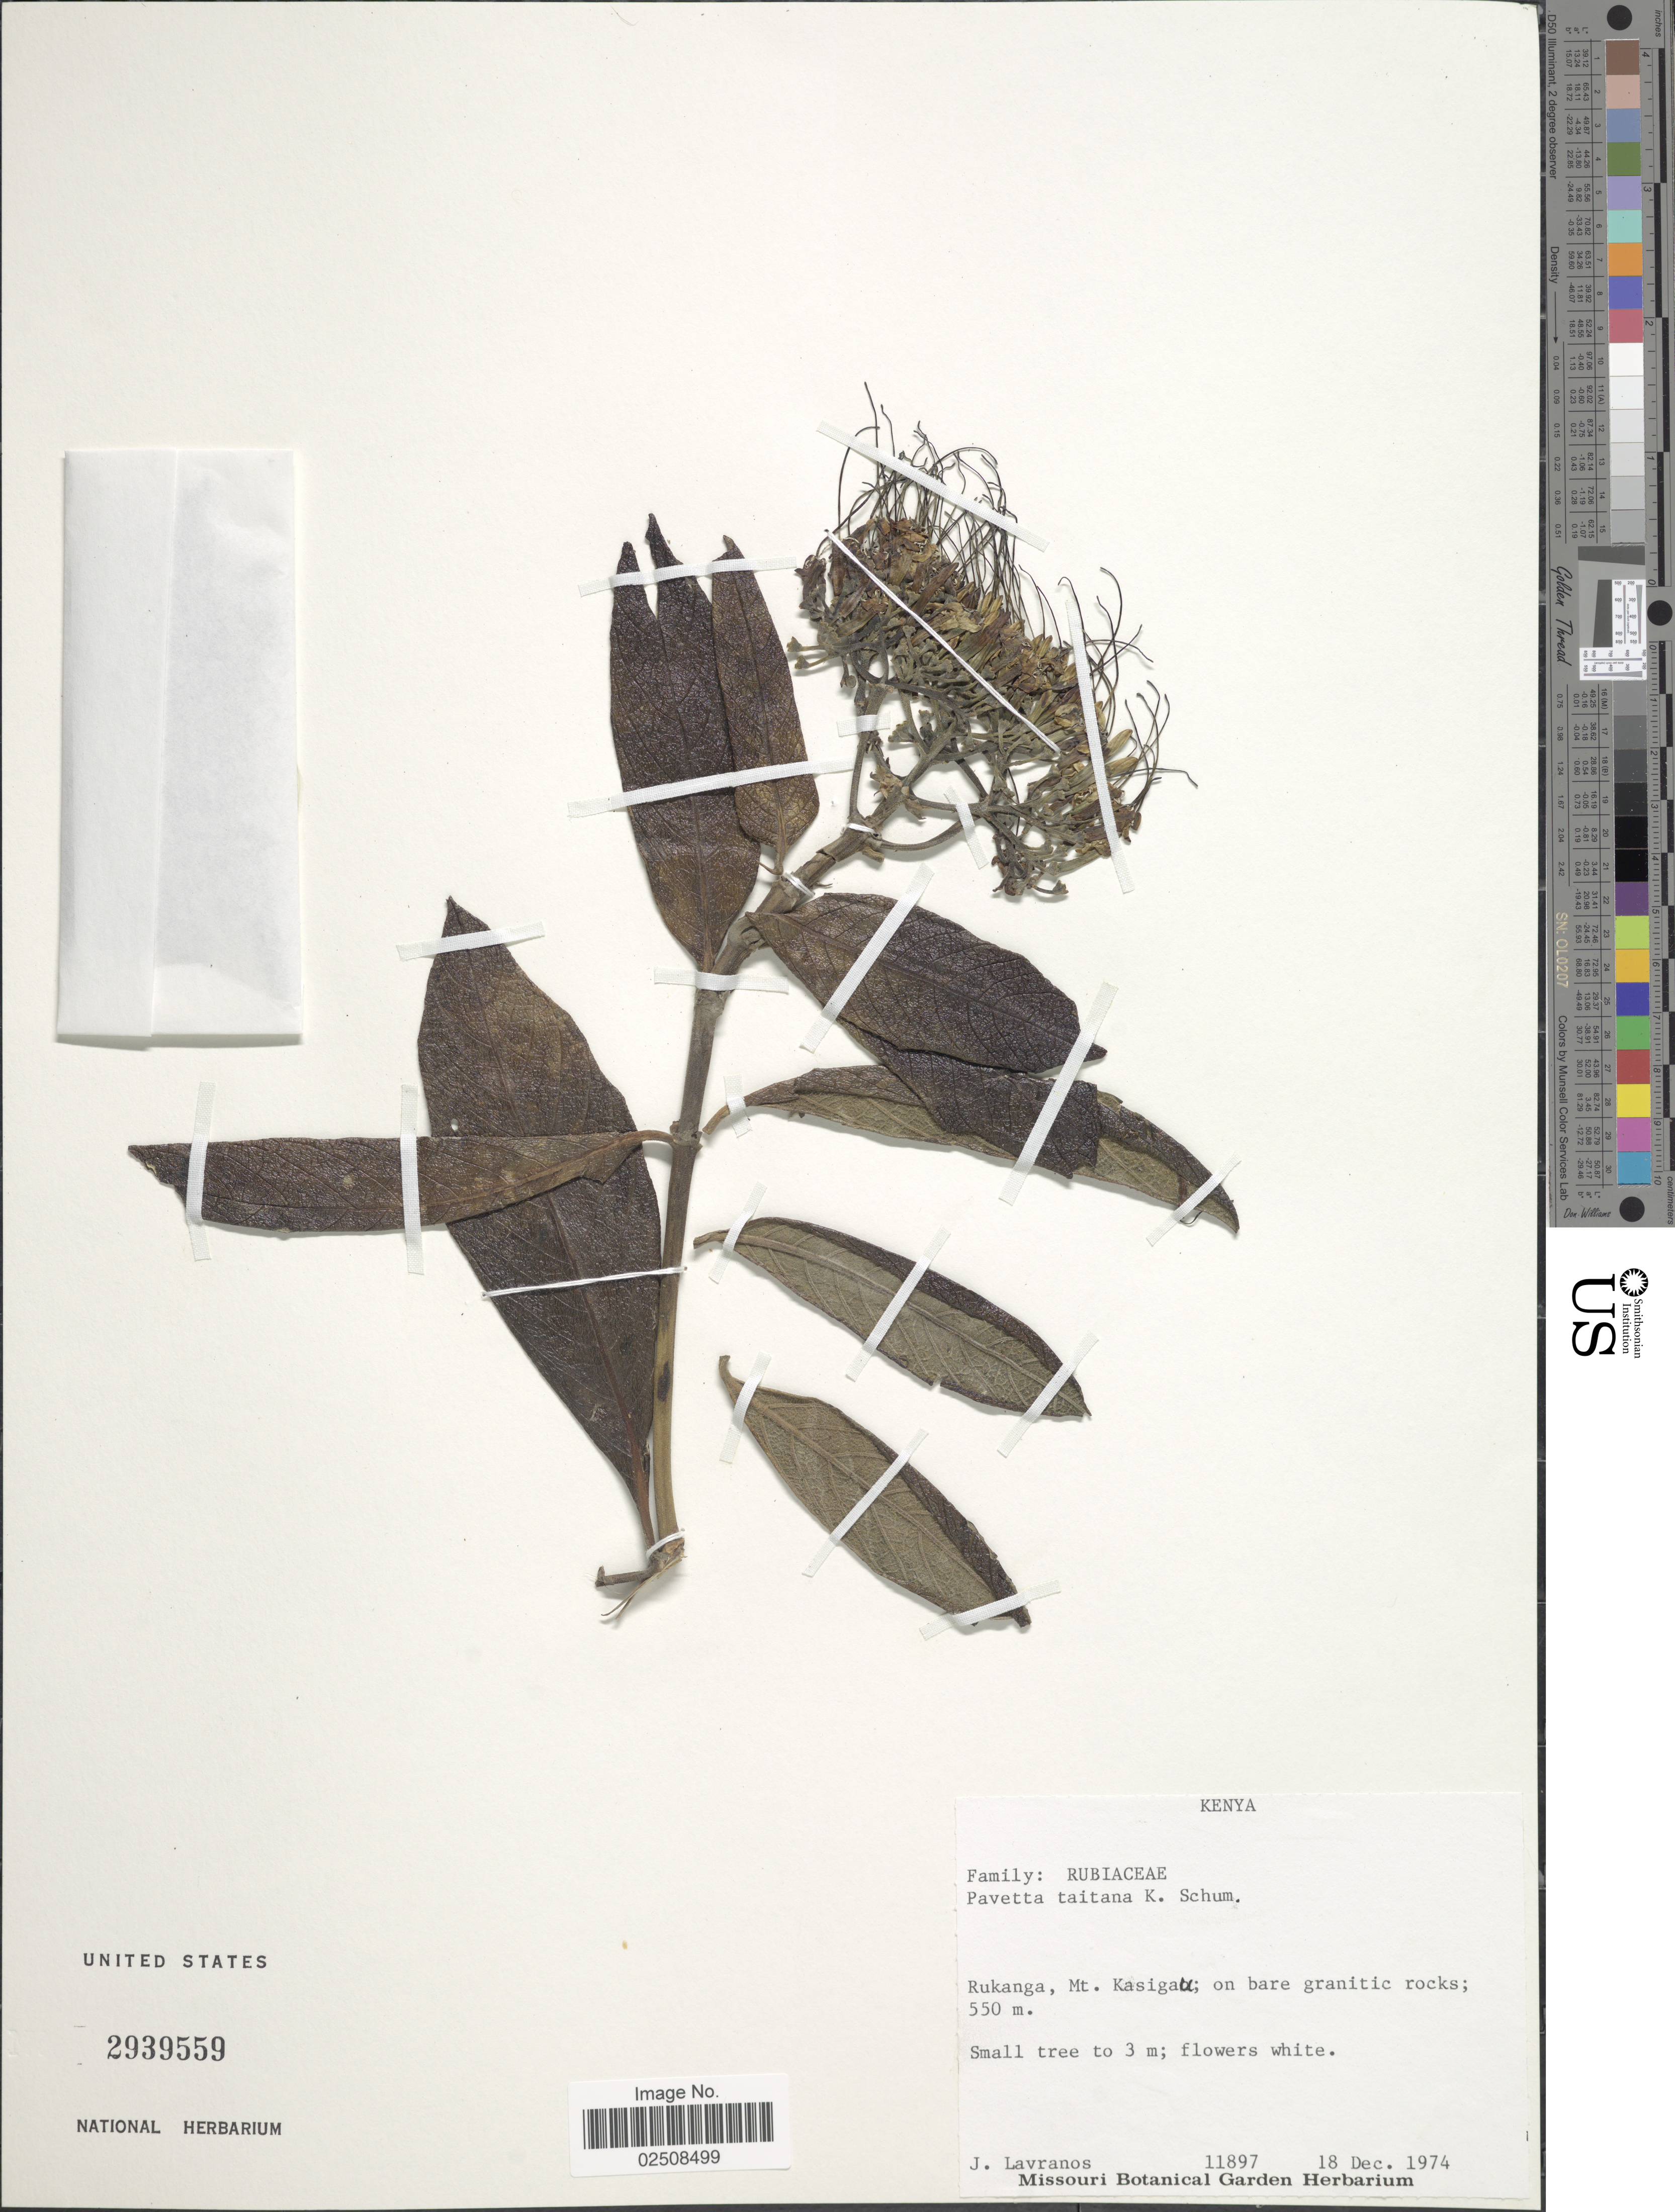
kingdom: Plantae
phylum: Tracheophyta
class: Magnoliopsida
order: Gentianales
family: Rubiaceae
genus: Pavetta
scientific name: Pavetta teitana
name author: K. Schum.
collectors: J. Lavranos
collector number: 11897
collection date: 1974-12-18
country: Kenya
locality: Rukanga, Mt. Kasigau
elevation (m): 550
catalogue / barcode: US 2939559